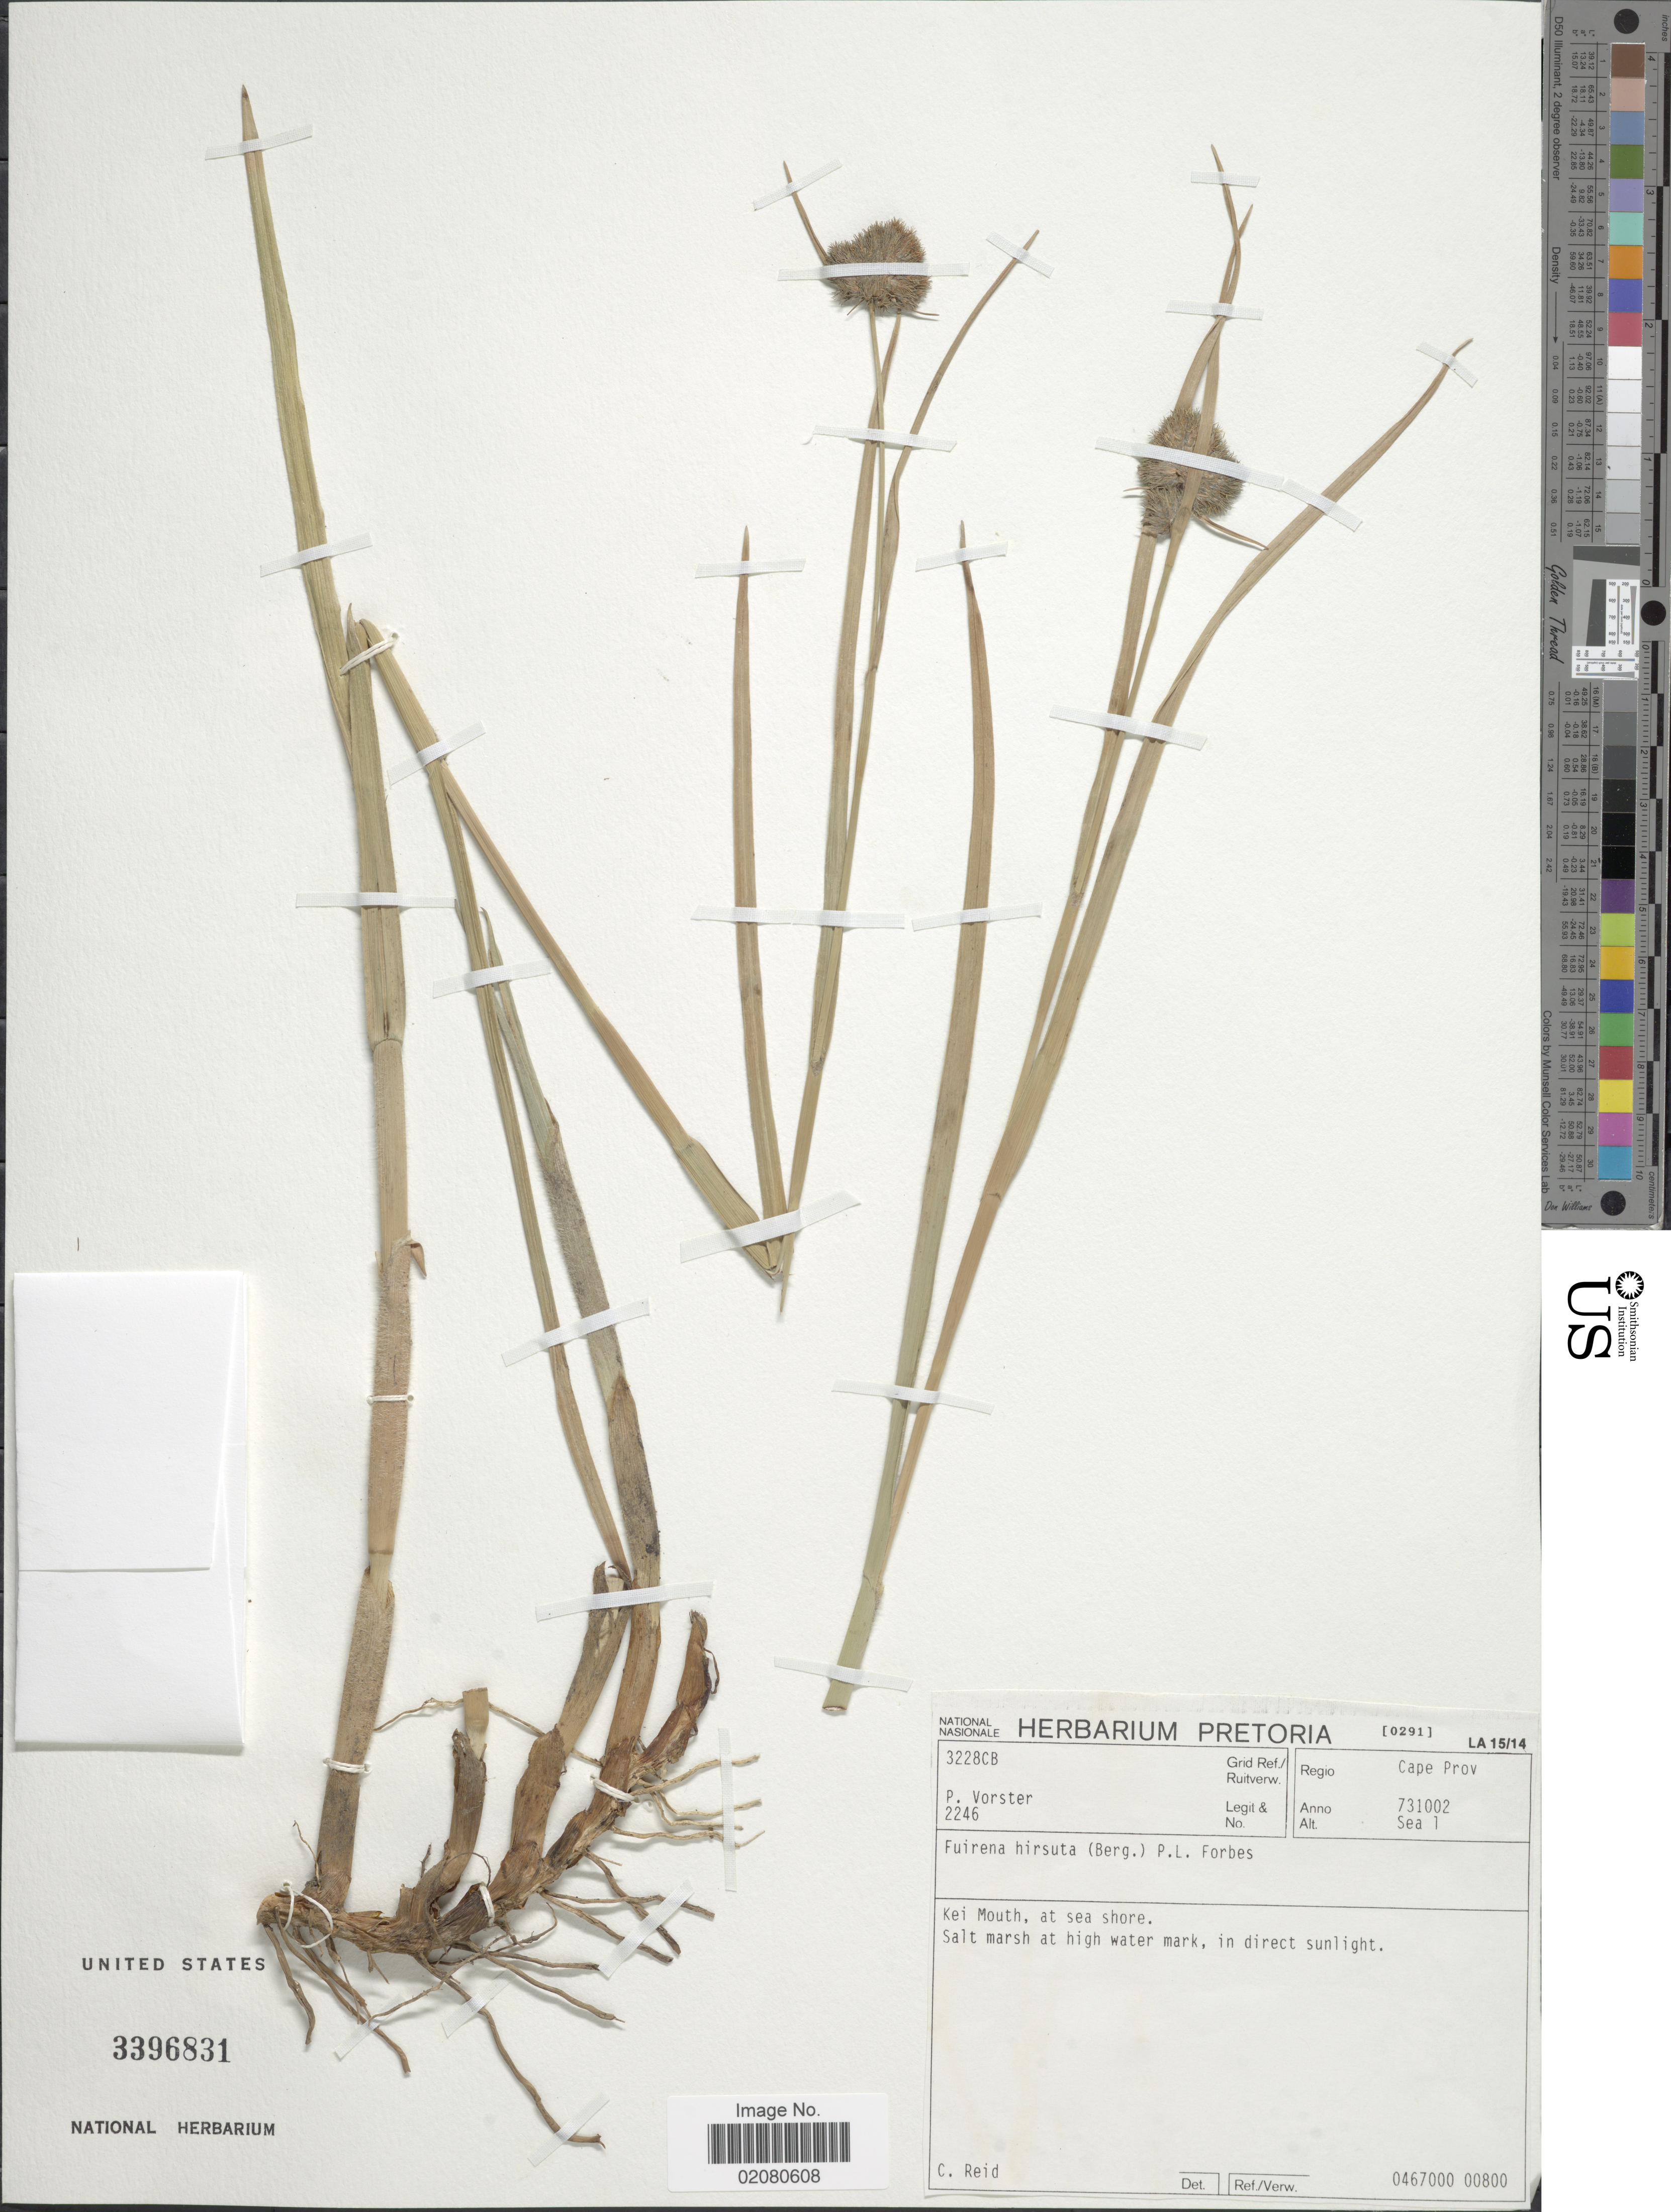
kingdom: Plantae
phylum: Tracheophyta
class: Liliopsida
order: Poales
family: Cyperaceae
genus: Fuirena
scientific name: Fuirena hirsuta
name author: (P.J. Bergius) P.L. Forbes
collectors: P. Vorster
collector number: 2246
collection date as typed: Transcribed d/m/y: 12/2/73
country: South Africa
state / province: Eastern Cape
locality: Regio Cape Prov. Kei Mouth. at sea shore.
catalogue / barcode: US 3396831